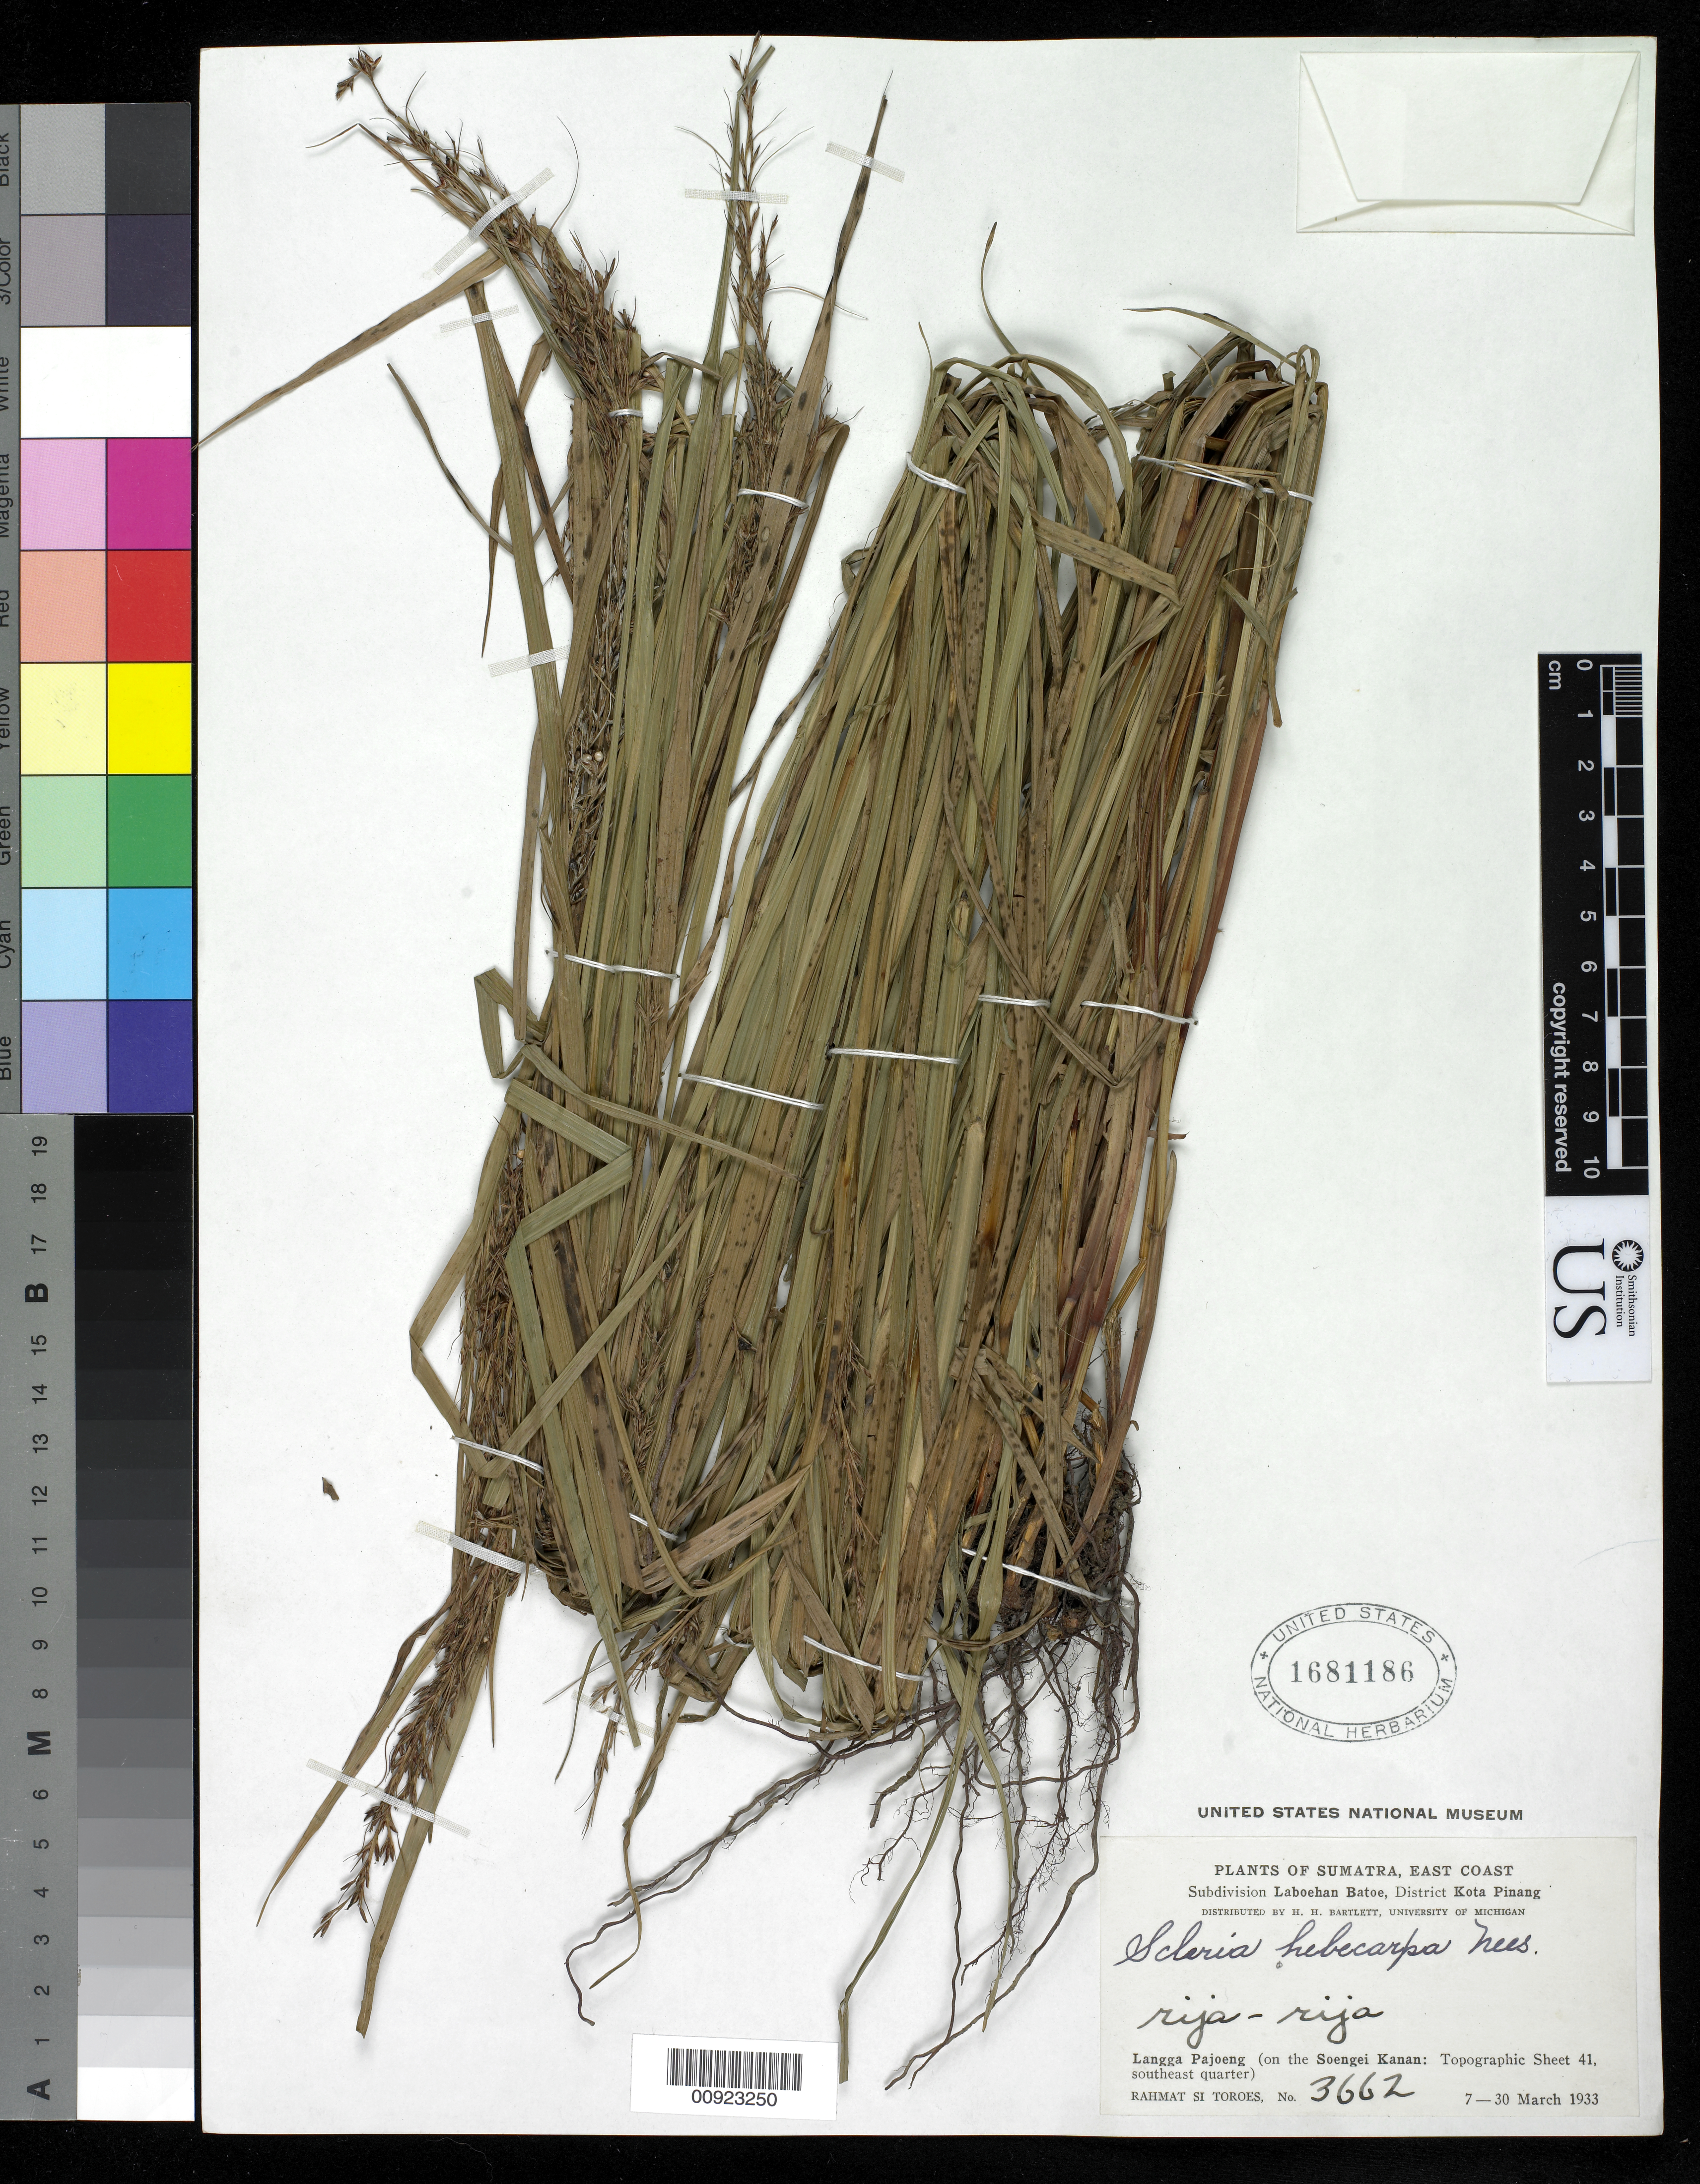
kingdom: Plantae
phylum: Tracheophyta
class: Liliopsida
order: Poales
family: Cyperaceae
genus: Scleria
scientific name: Scleria levis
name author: Retz.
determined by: Kern, J. H.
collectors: Rahmat Si Boeea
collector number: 3662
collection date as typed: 07 Mar 1933 to 30 Mar 1933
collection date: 1933-03-07/1933-03-30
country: Indonesia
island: Sumatra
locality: Subdivision Laboehan Batoe, District Kota Pinang, Langga Pajoeng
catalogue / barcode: US 1681186